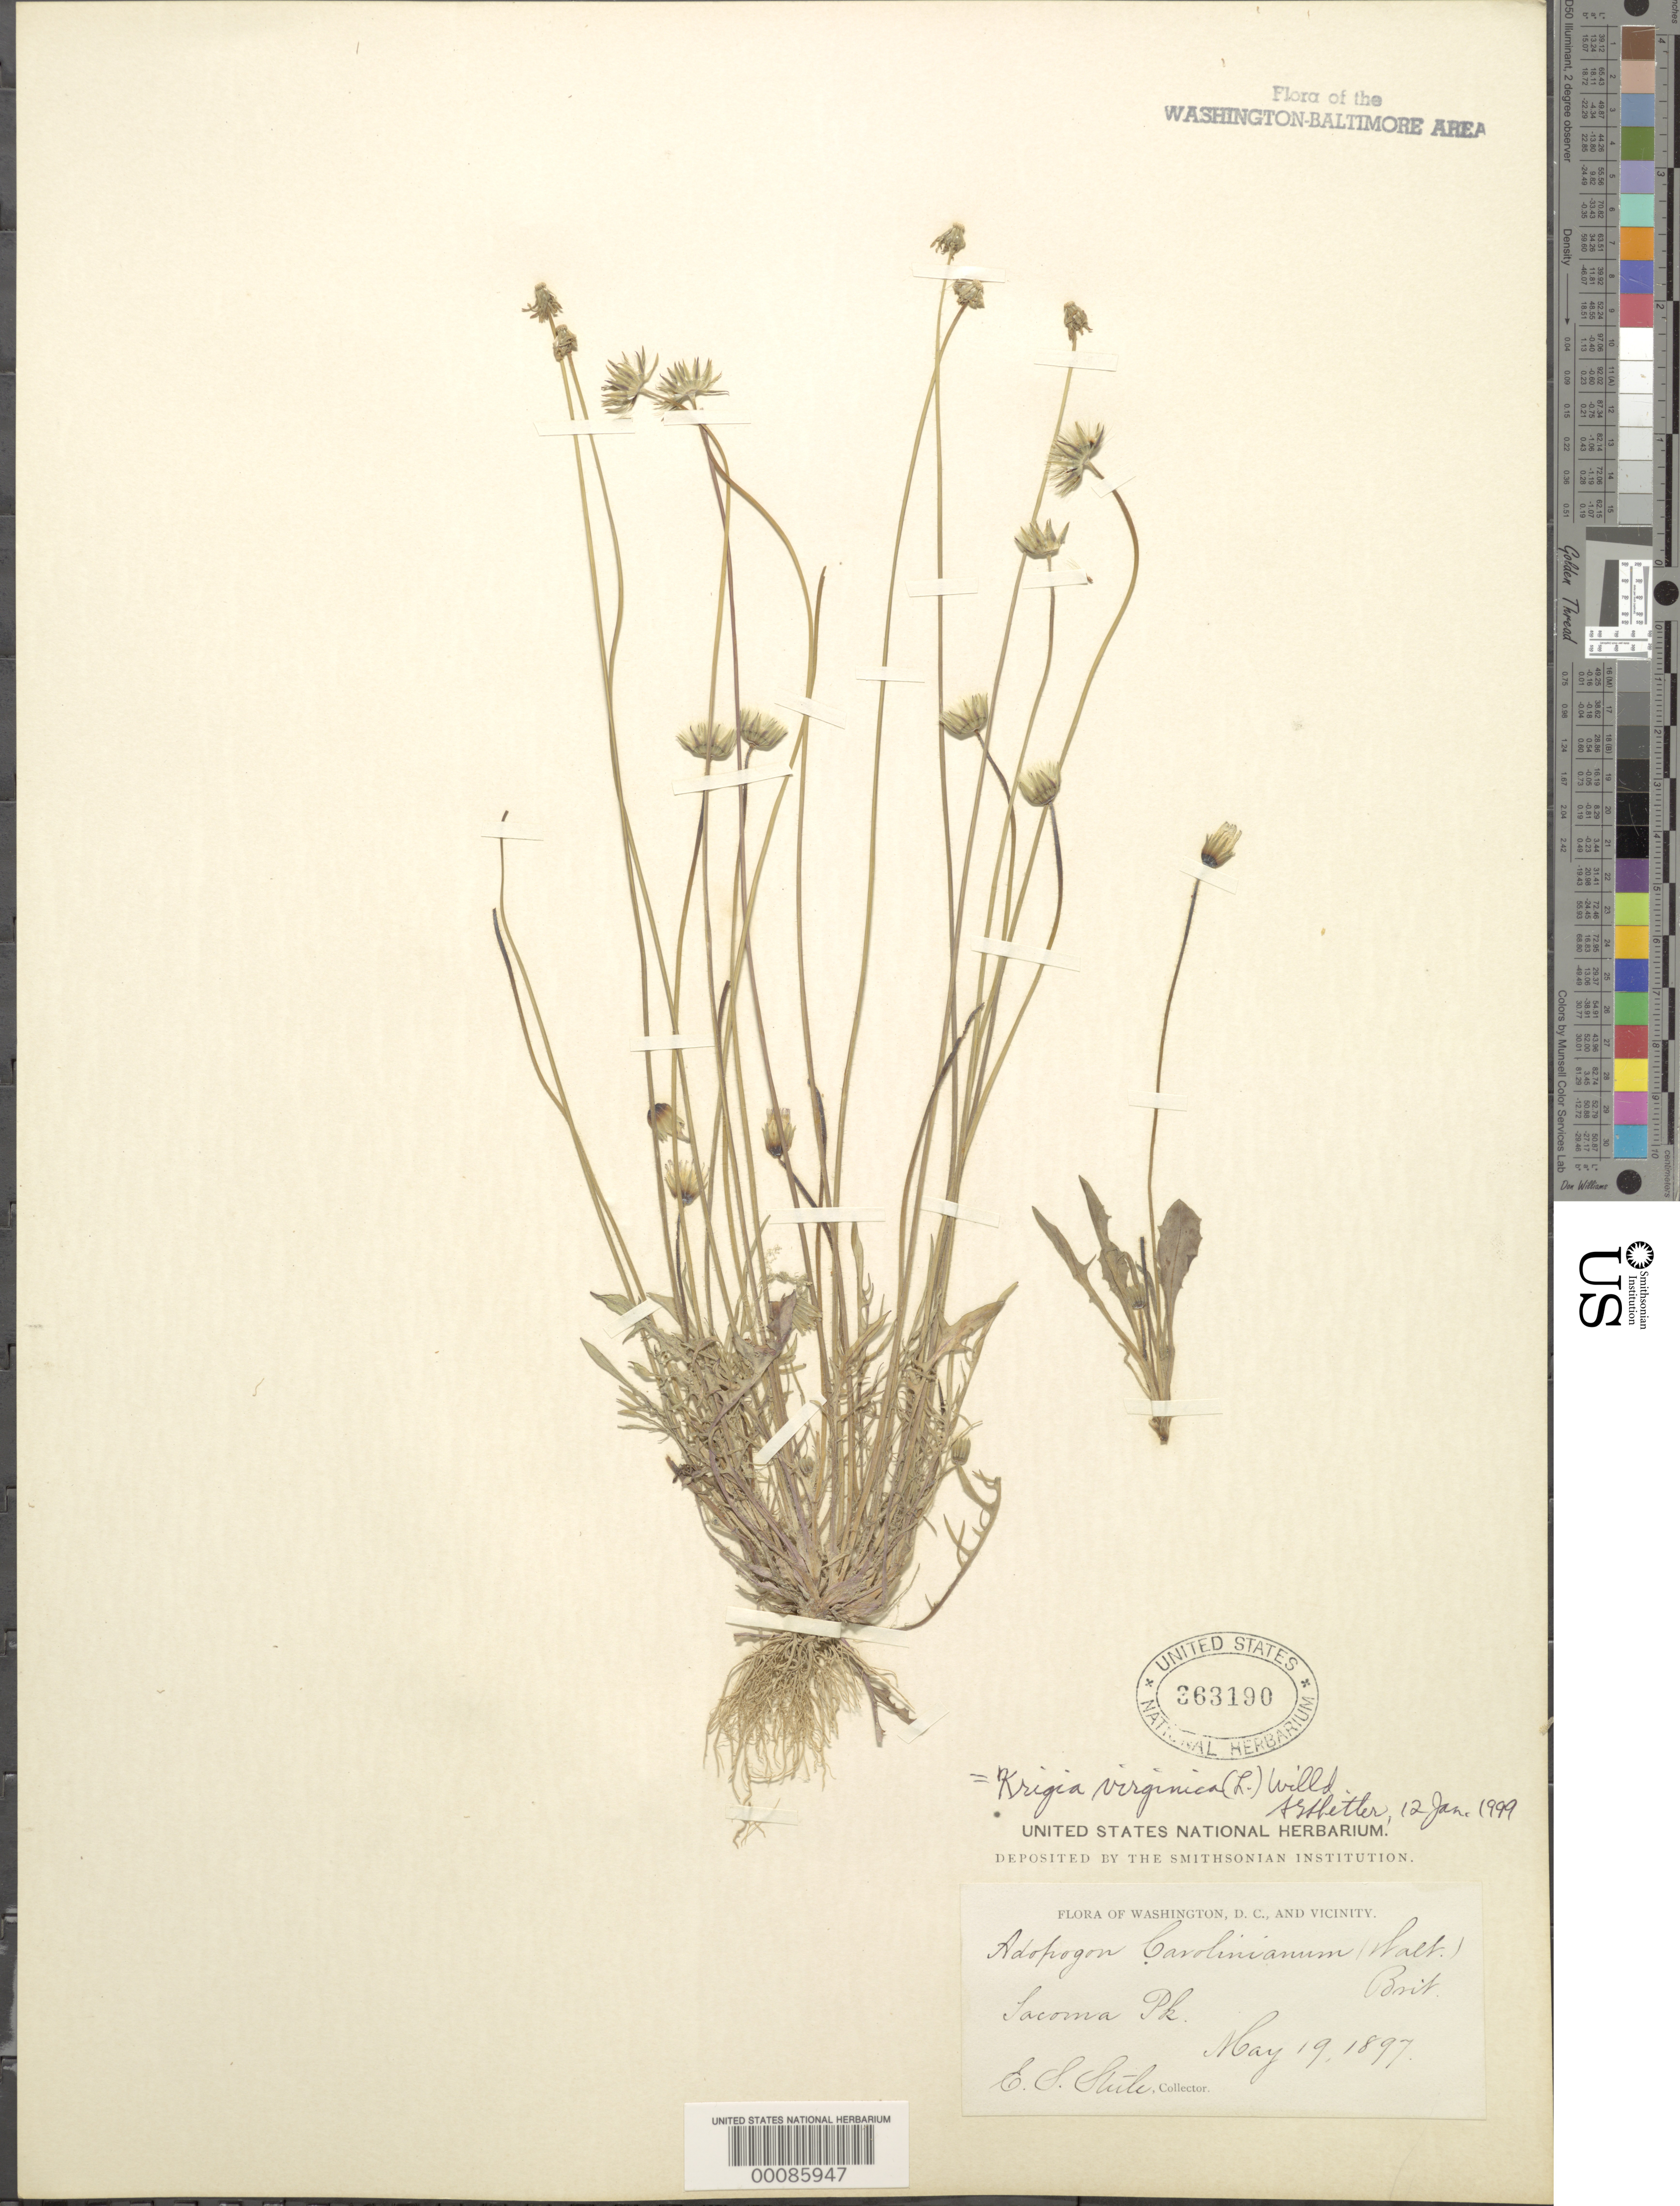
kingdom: Plantae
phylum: Tracheophyta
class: Magnoliopsida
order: Asterales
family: Asteraceae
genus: Krigia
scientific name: Krigia virginica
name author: (L.) Willd.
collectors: E. Steele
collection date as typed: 19 May 1897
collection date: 1897-05-19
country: United States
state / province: Maryland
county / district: Montgomery / Prince George's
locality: Takoma Park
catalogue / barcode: US 363190